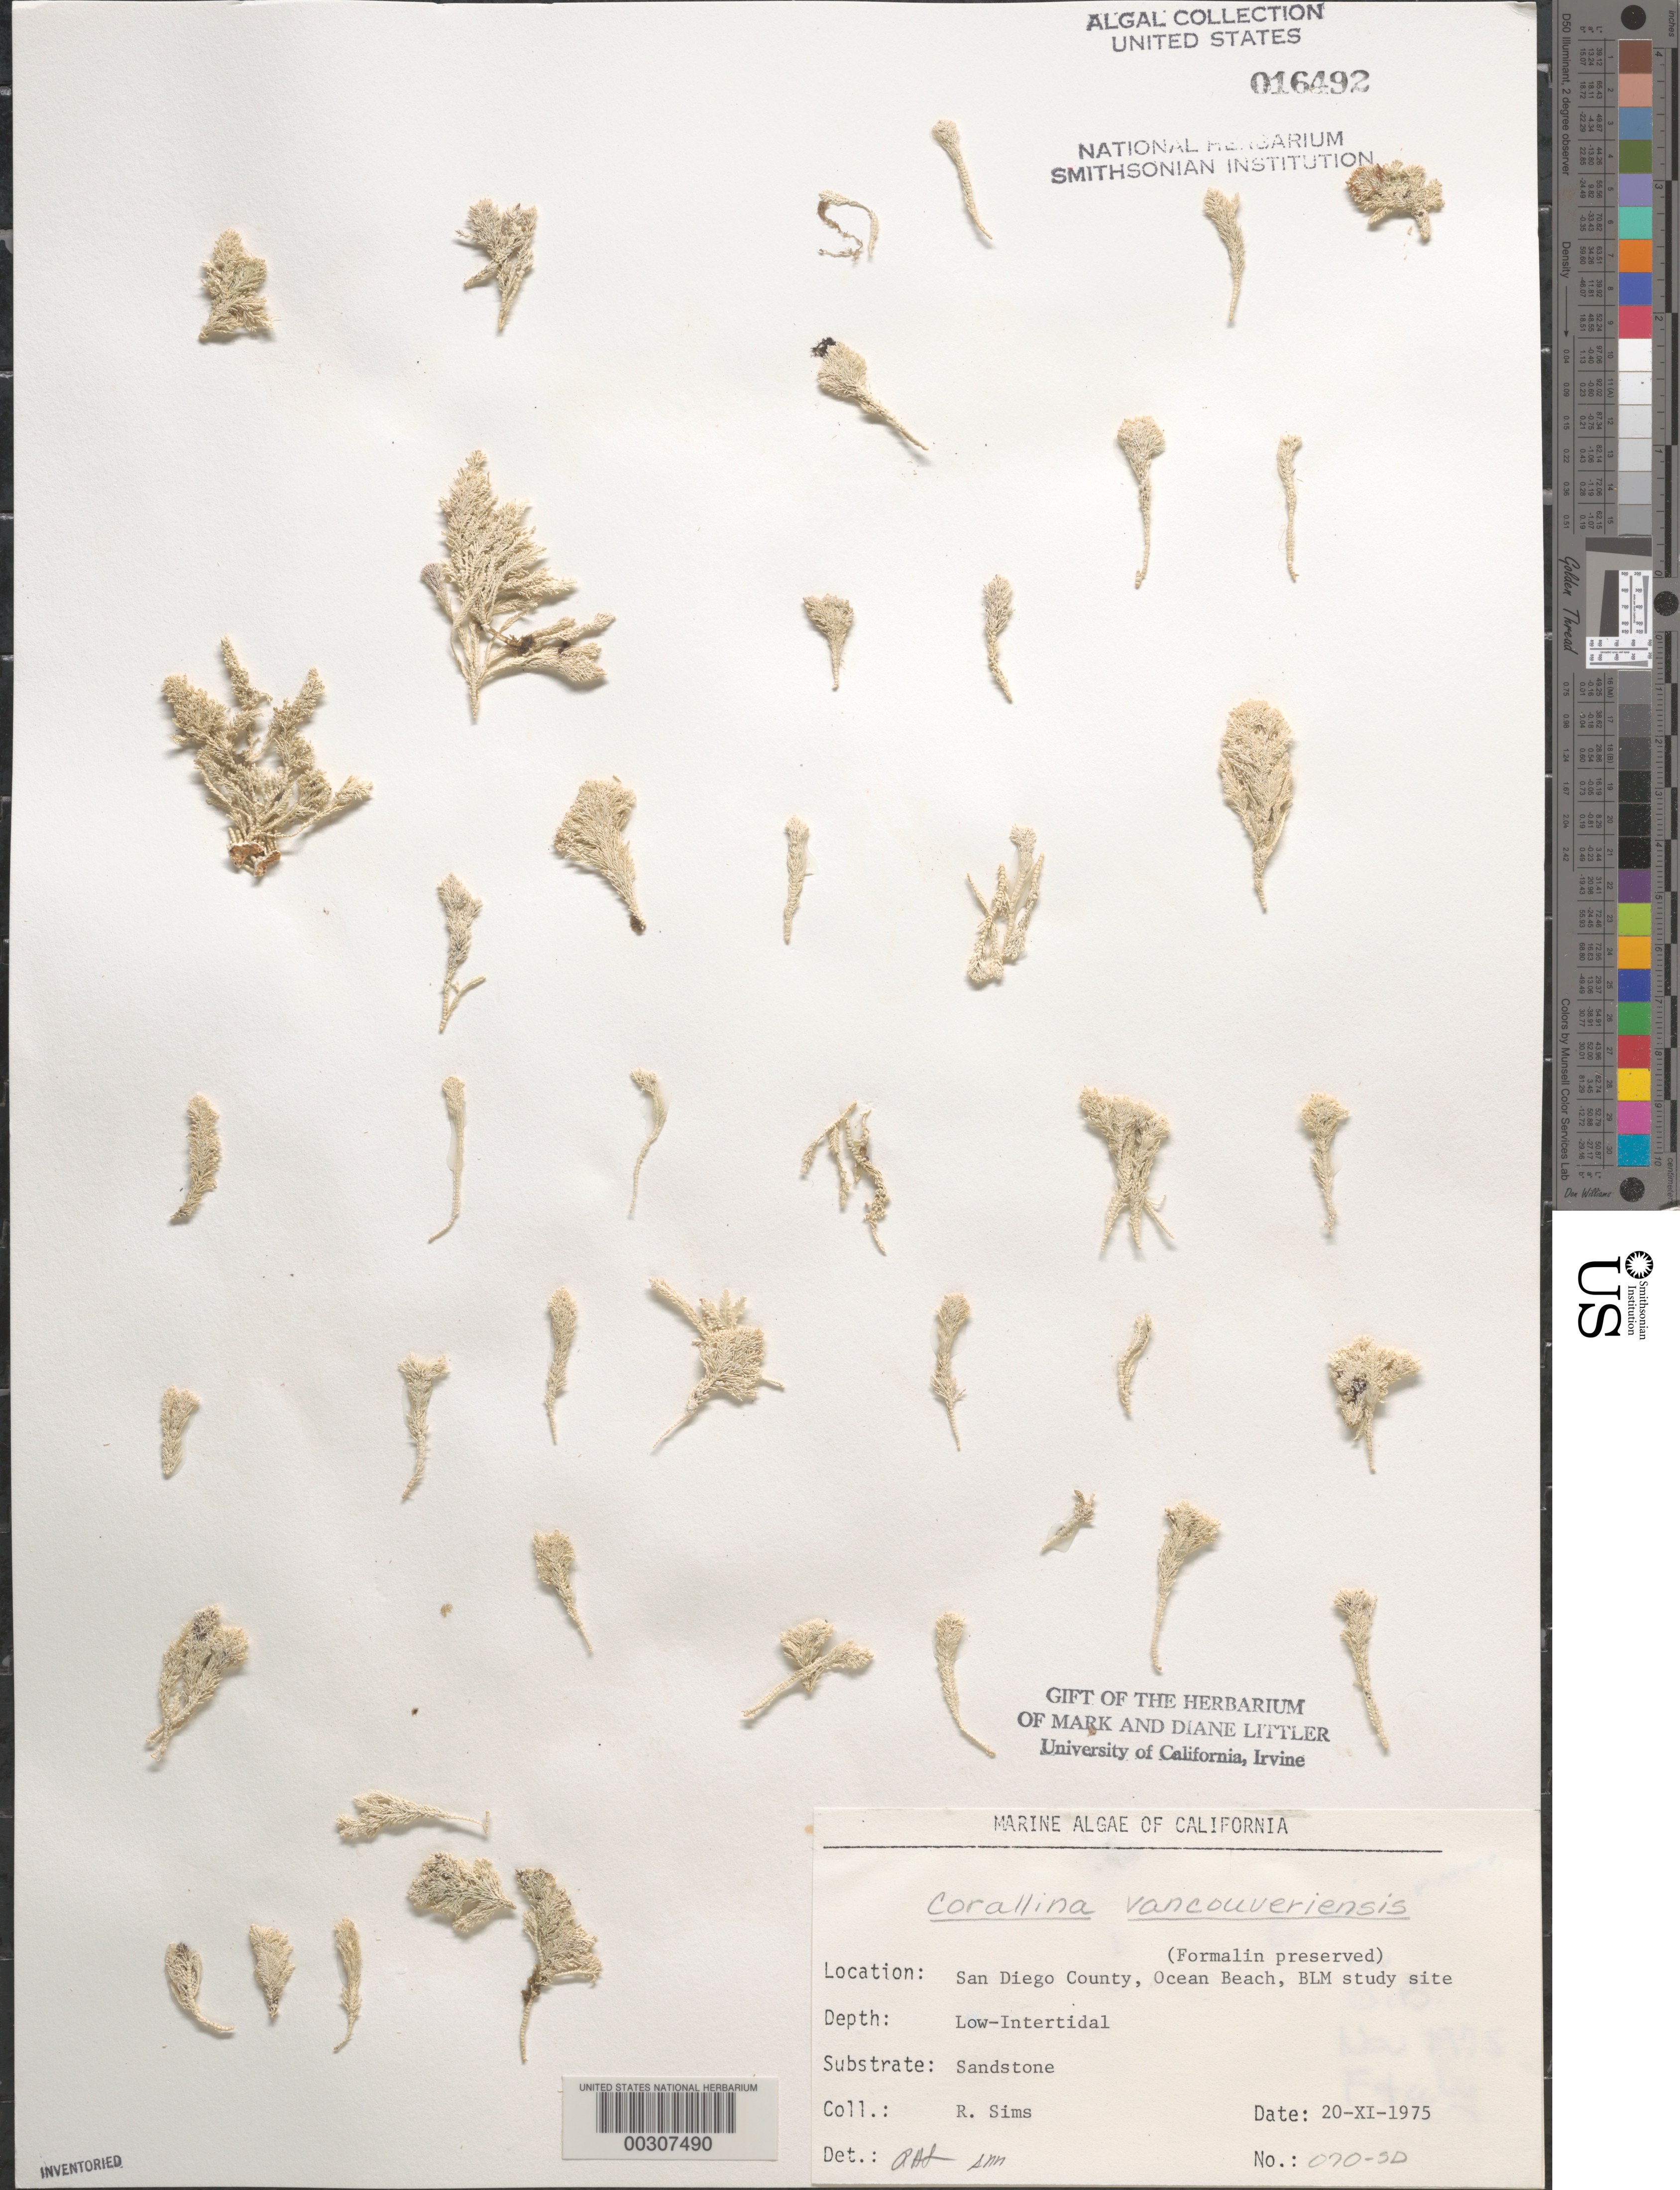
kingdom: Plantae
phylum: Rhodophyta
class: Florideophyceae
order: Corallinales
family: Corallinaceae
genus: Corallina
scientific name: Corallina vancouveriensis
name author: Yendo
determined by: Sims, Robert H.; Murray, S. N.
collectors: R. H. Sims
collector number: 070-sd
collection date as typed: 20 Nov 1975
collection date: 1975-11-20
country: United States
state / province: California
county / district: San Diego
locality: Ocean Beach, end of Del Monte Street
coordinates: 32 44' 35"N, 117 15' 15"W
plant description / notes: BLM-SOCALBIGHT Rocky Intertidal Survey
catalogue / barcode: US 16492